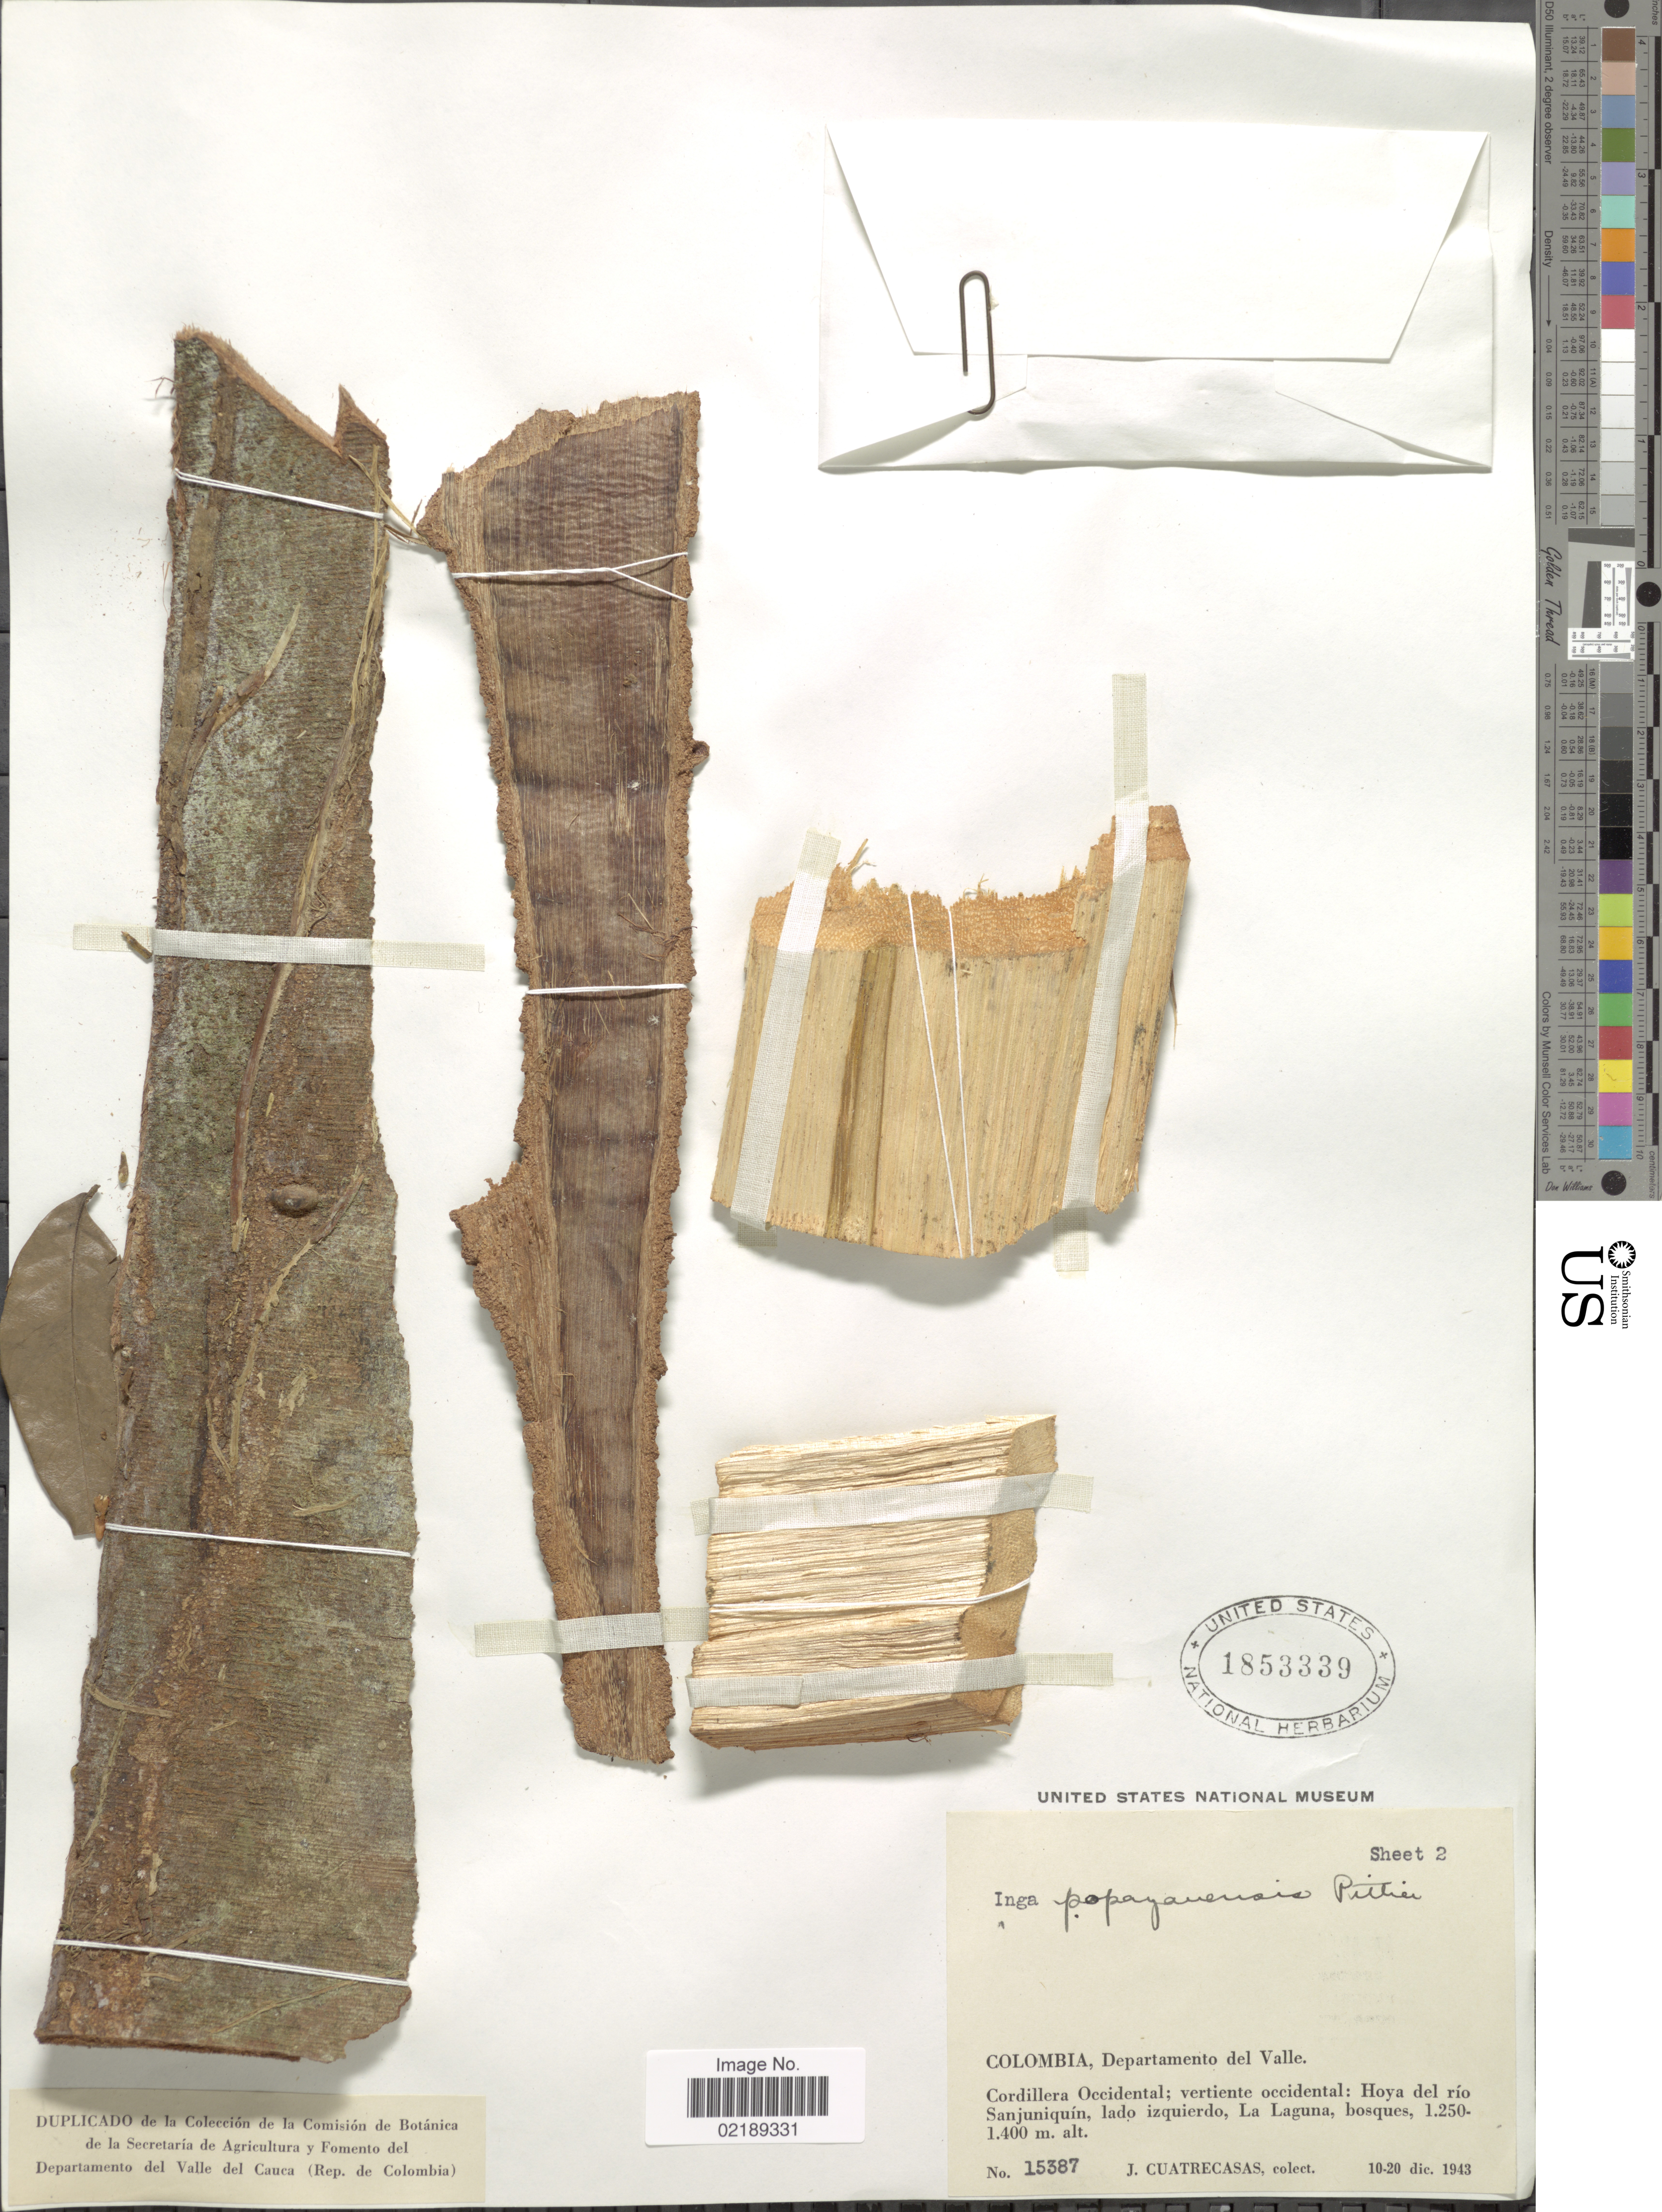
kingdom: Plantae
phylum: Tracheophyta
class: Magnoliopsida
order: Fabales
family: Fabaceae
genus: Inga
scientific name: Inga punctata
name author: Willd.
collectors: J. Cuatrecasas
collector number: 15387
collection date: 1943-12-10/1943-12-20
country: Colombia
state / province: Valle del Cauca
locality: Valle, Cordillera Occidental; vertiente occidental: Hoya del rio Sanjuniquin, lado izquierdo, La Laguna.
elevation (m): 1250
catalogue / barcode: US 1853339